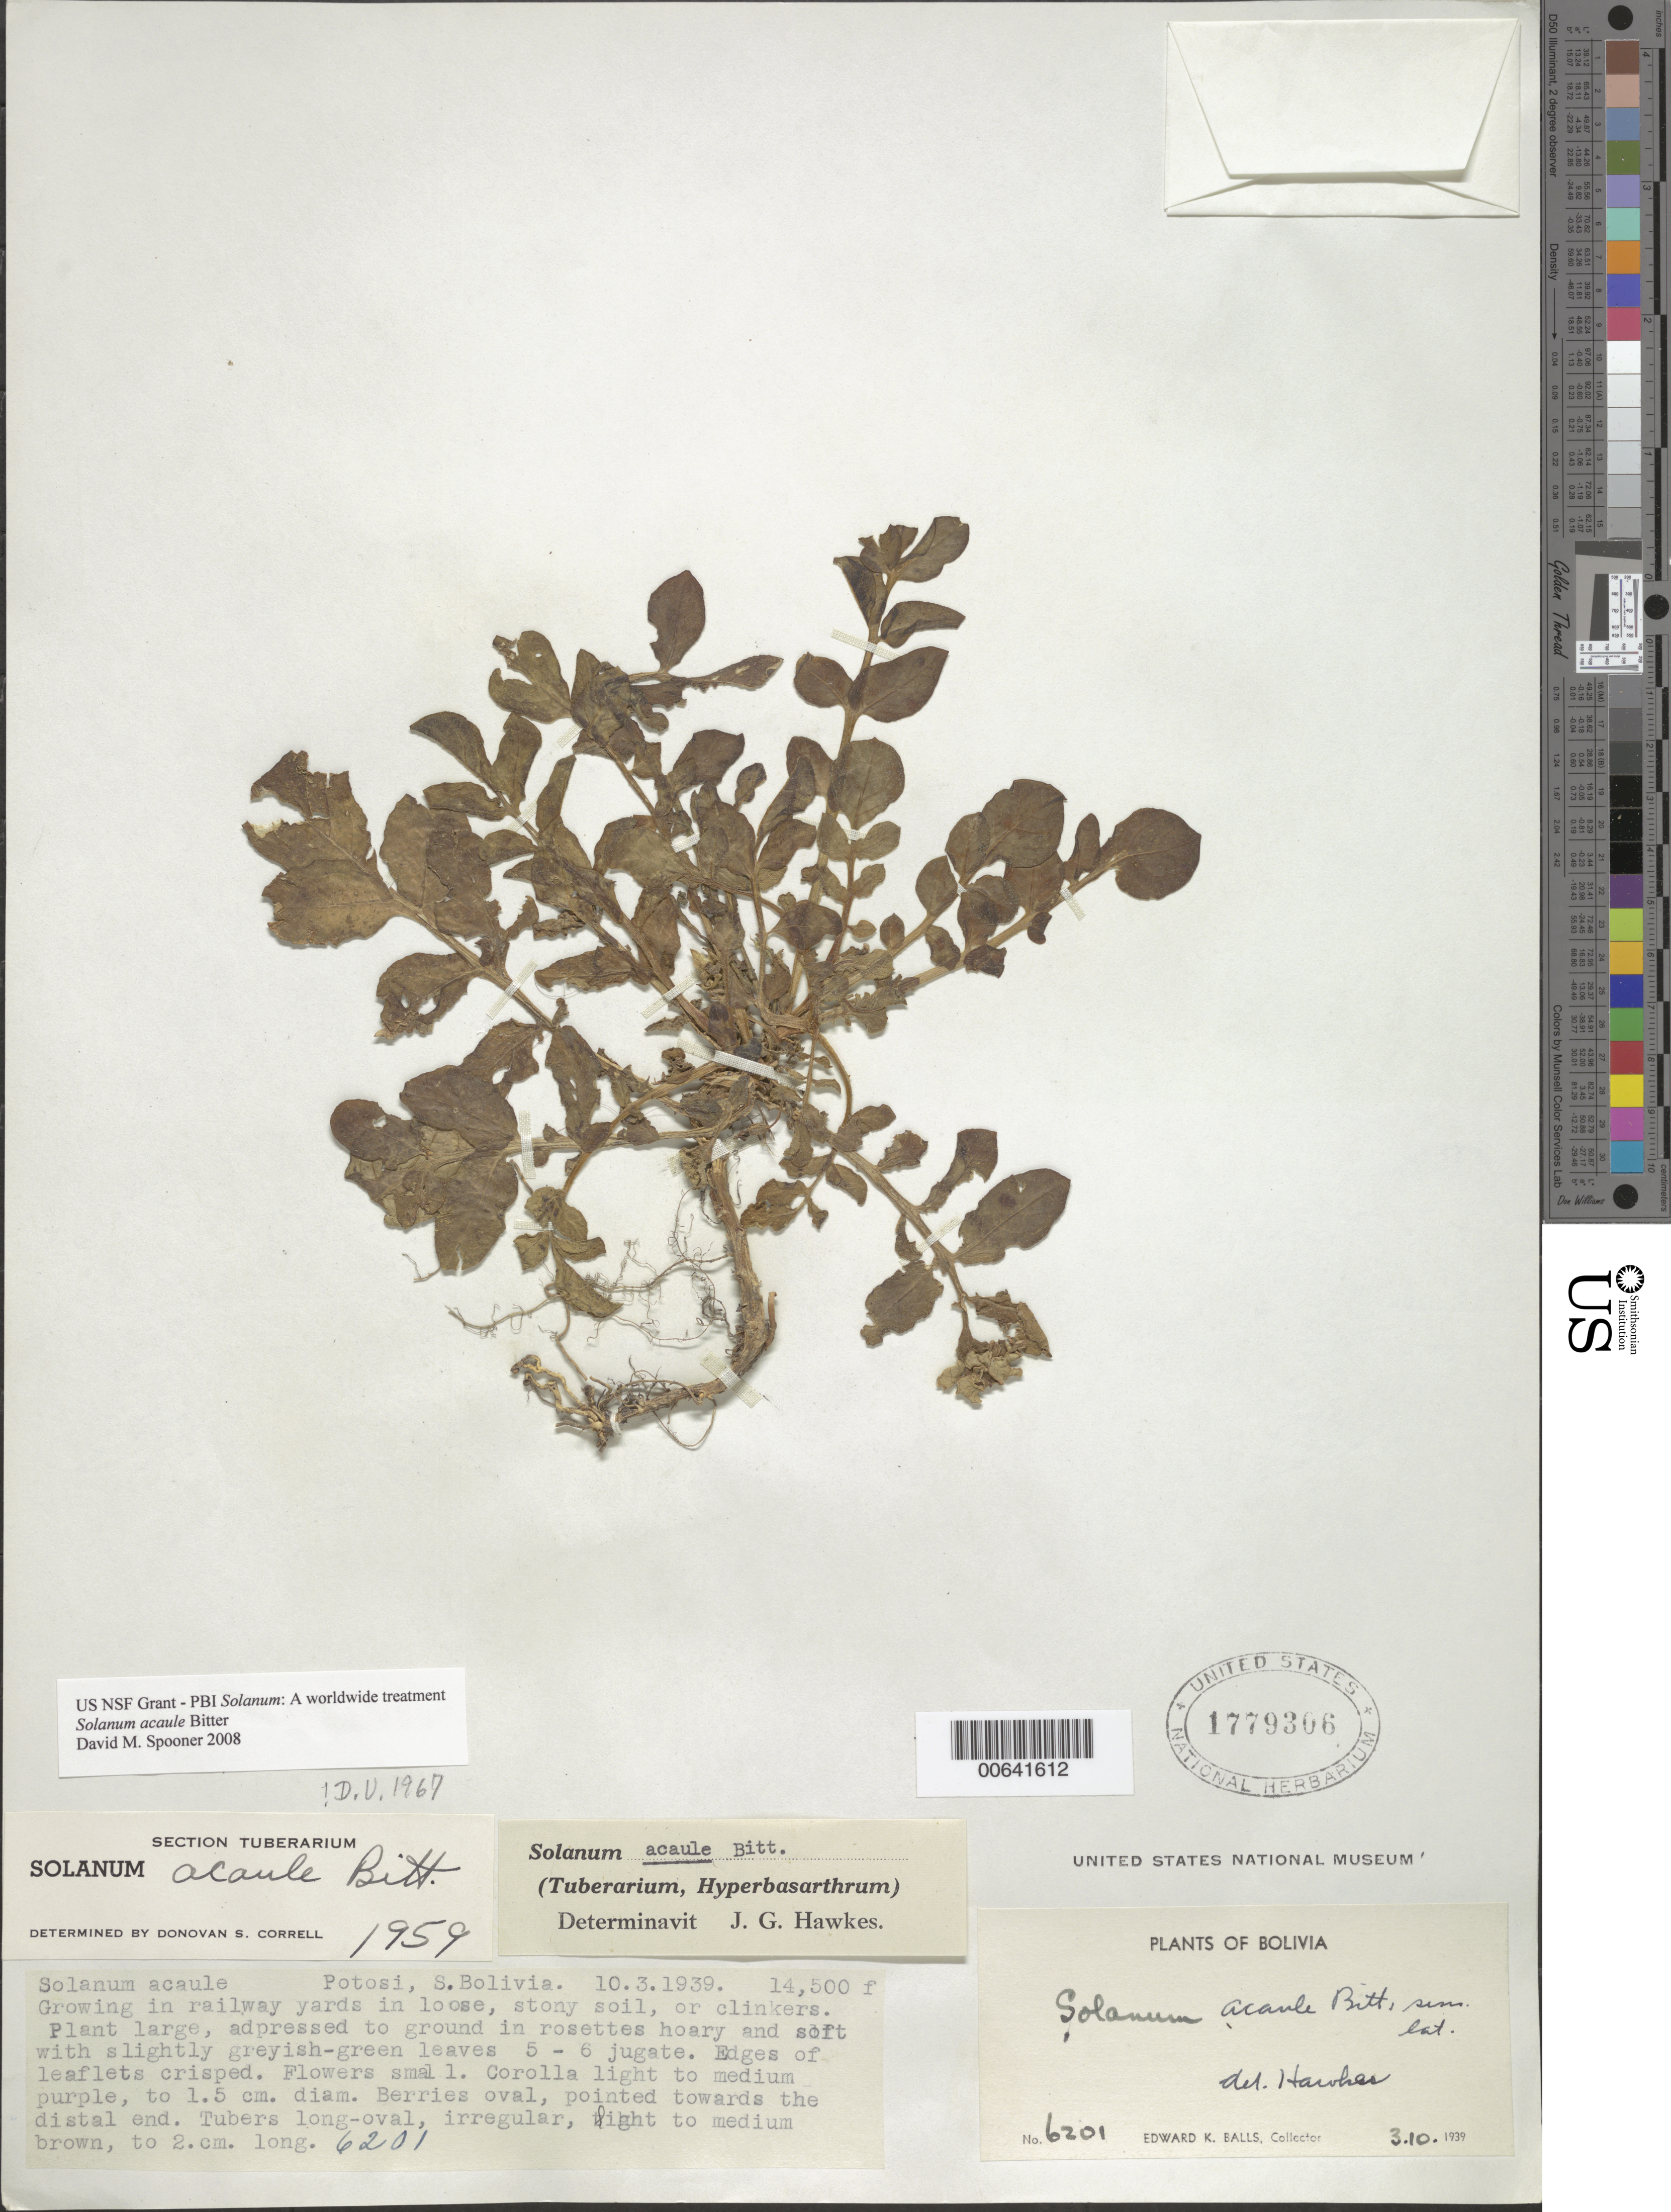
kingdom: Plantae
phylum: Tracheophyta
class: Magnoliopsida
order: Solanales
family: Solanaceae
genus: Solanum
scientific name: Solanum acaule subsp. acaule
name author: Bitter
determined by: Correll, D. S.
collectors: E. K. Balls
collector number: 6201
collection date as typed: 10 Mar 1939 or 03 Oct 1939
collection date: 1939-03-10 or 1939-10-03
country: Bolivia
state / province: Potosí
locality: Bolivia,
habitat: Siempre creciendo en terreno suelto.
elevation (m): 4420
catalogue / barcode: US 1779306